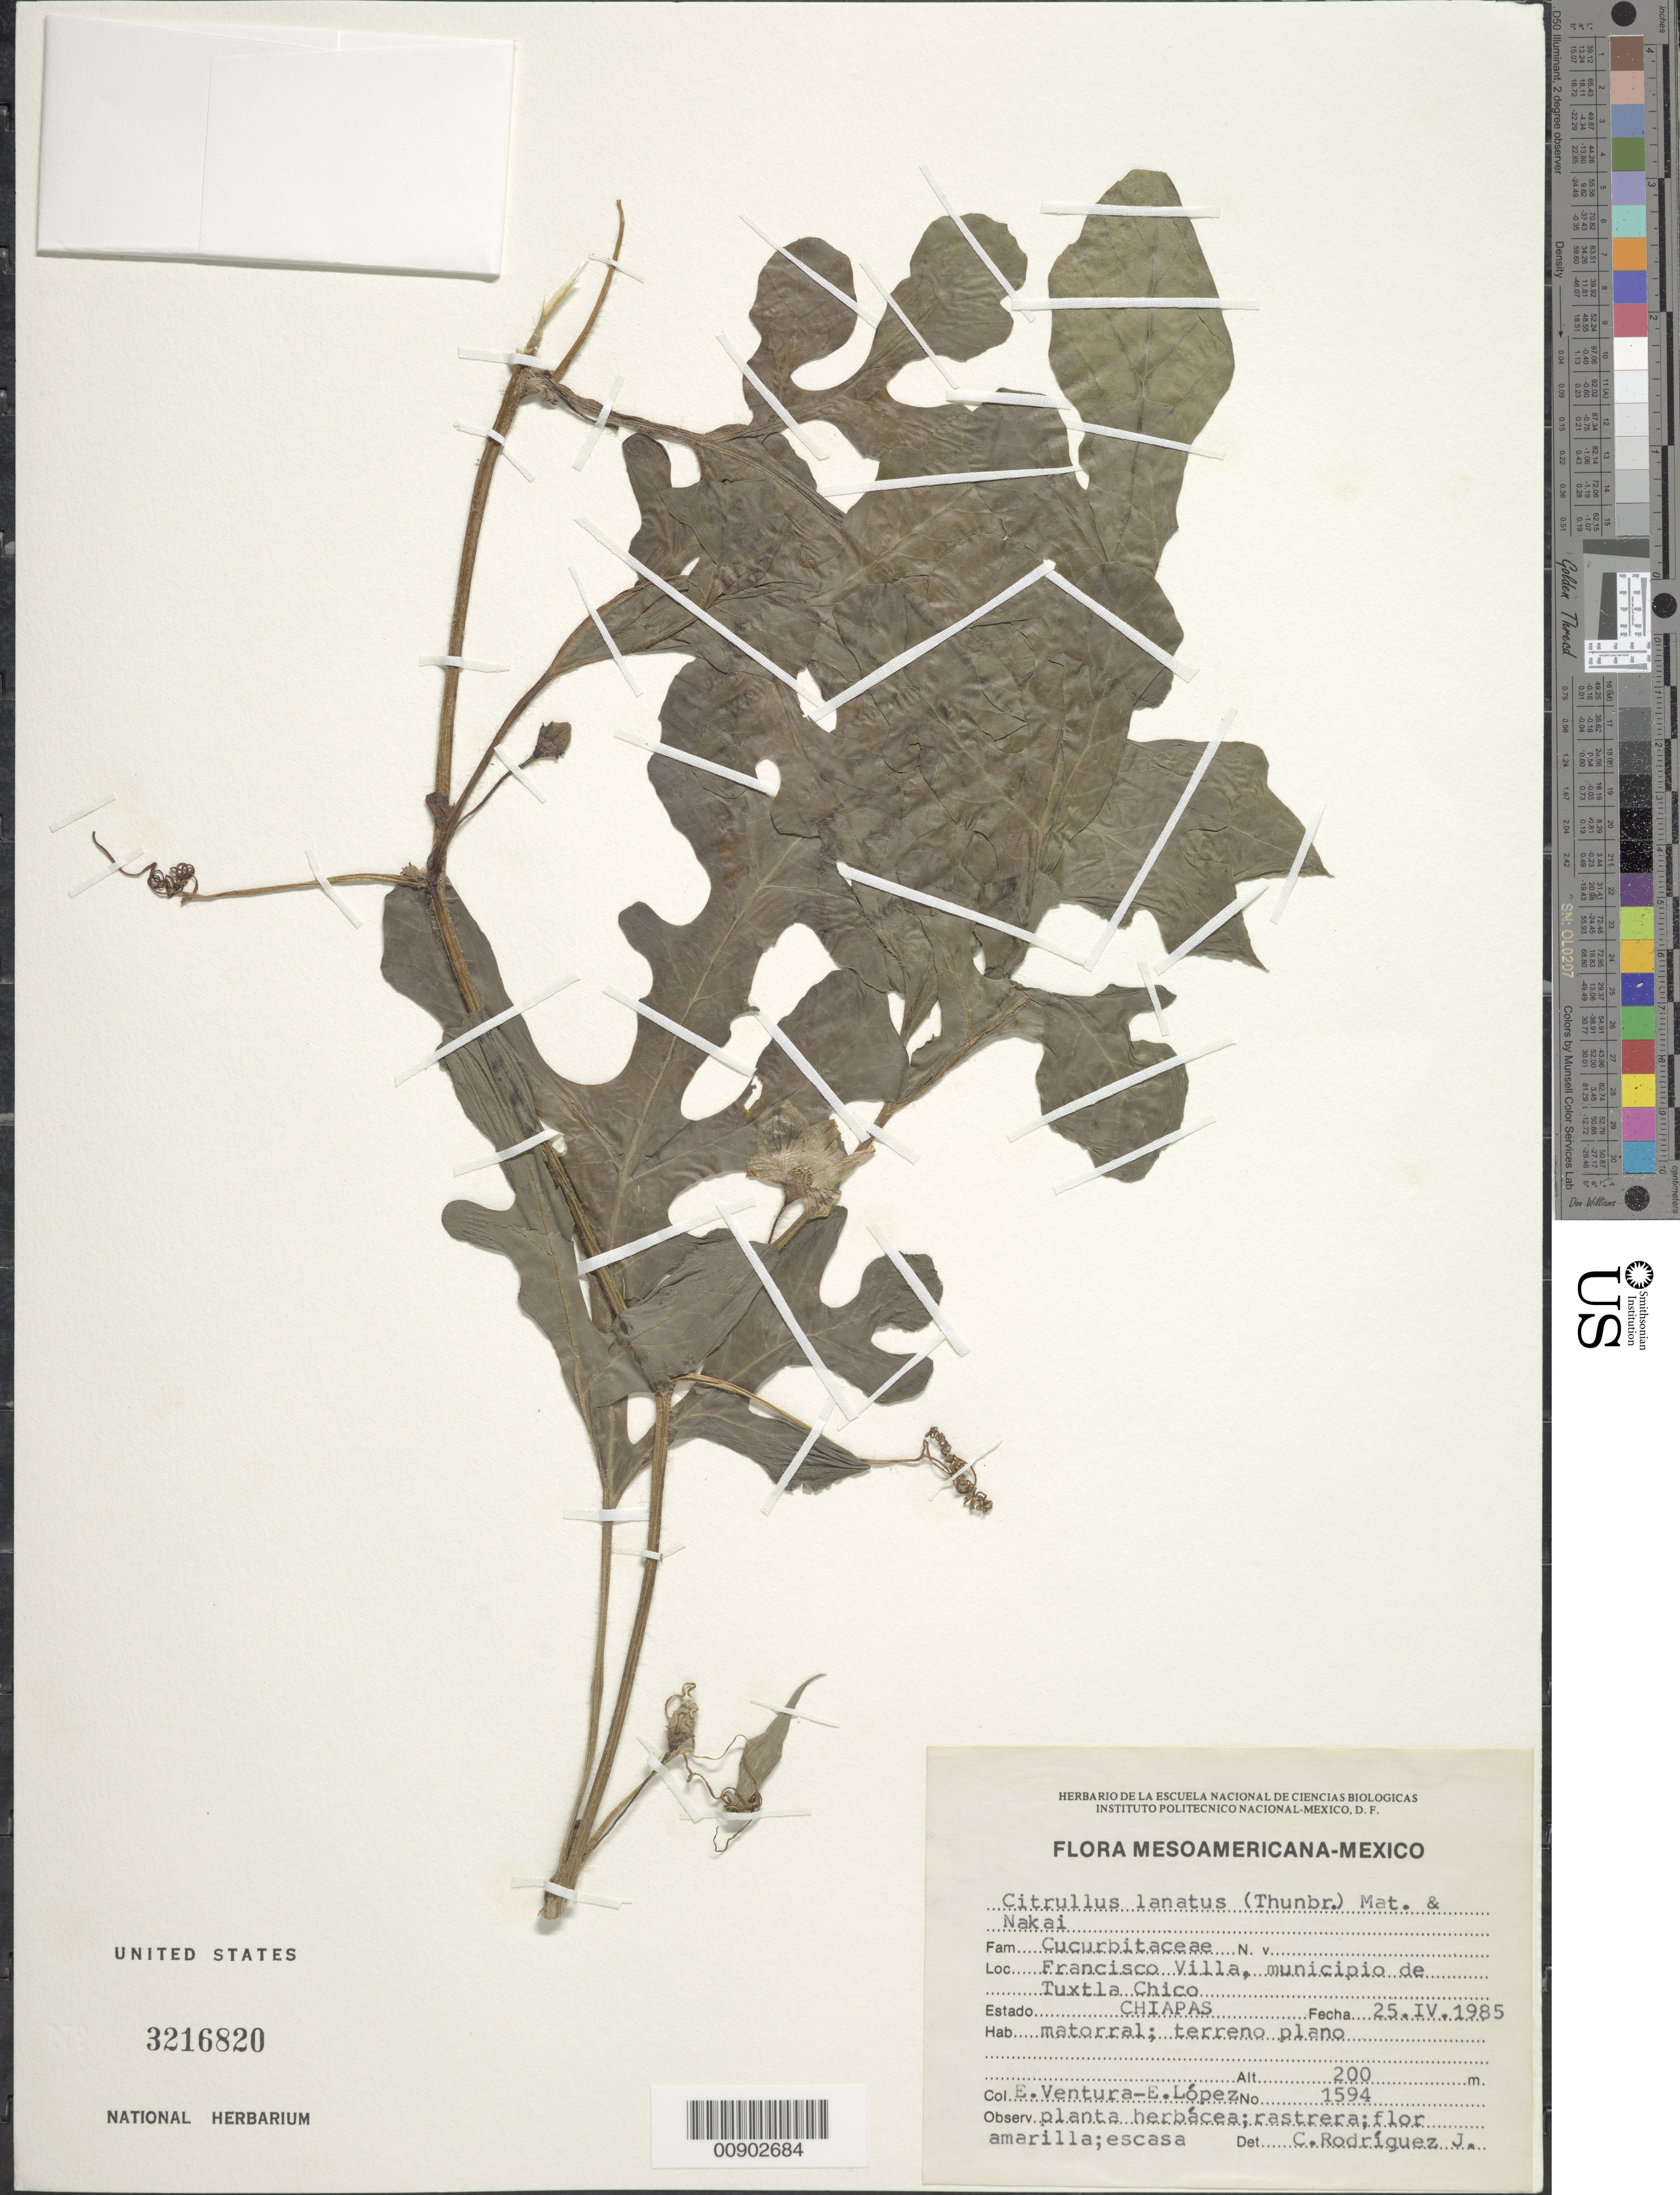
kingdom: Plantae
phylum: Tracheophyta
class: Magnoliopsida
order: Cucurbitales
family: Cucurbitaceae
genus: Citrullus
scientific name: Citrullus lanatus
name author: (Thunb.) Matsum. & Nakai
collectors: E. Ventura V. & E. Lopez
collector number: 1594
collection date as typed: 25 Apr 1985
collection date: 1985-04-25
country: Mexico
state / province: Chiapas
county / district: Tuxtla Chico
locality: Francisco Villa, municipio de Tuxtla Chico, Chiapas.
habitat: Matorral; terreno plano.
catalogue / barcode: US 3216820